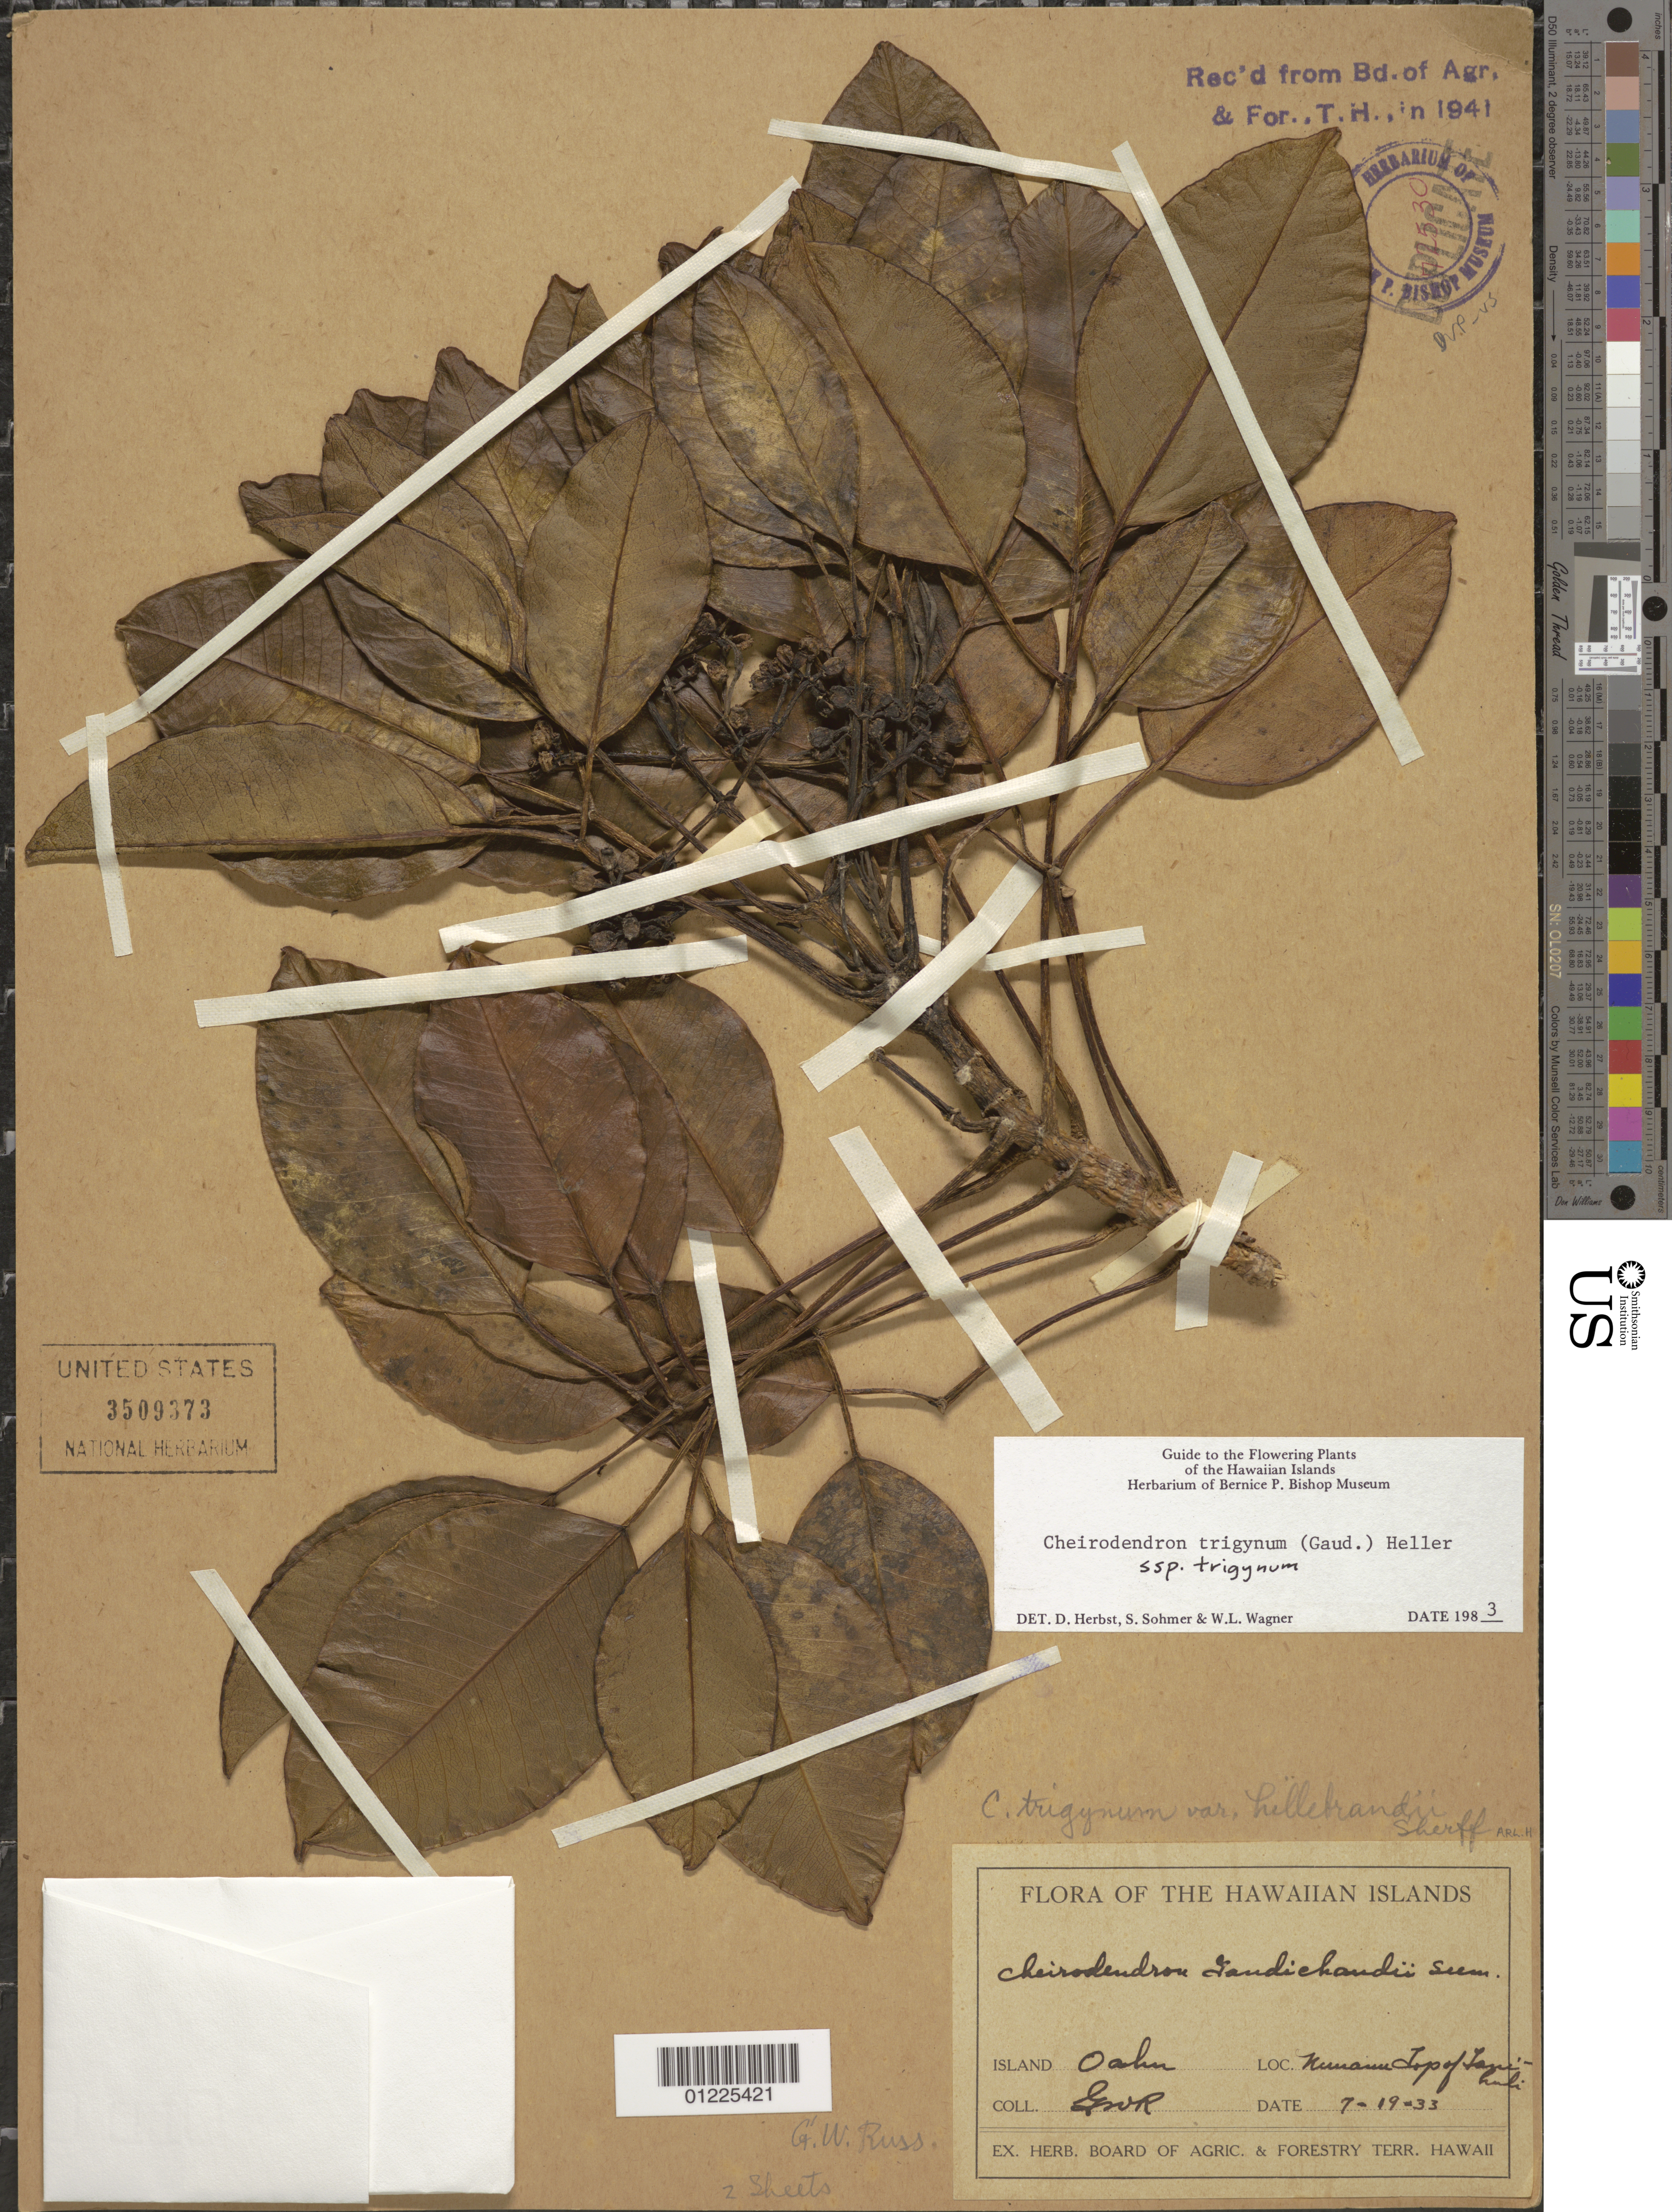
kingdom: Plantae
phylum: Tracheophyta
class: Magnoliopsida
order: Apiales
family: Araliaceae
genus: Cheirodendron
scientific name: Cheirodendron trigynum subsp. trigynum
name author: (Gaudich.) A. Heller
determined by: Herbst, D. R.; Sohmer, S. H.; Wagner, W. L.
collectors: G. Russ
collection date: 1933-07-19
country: United States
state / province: Hawaii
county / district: Honolulu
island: Oahu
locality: Nuuanu, top of Lanihuli.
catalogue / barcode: US 3509373